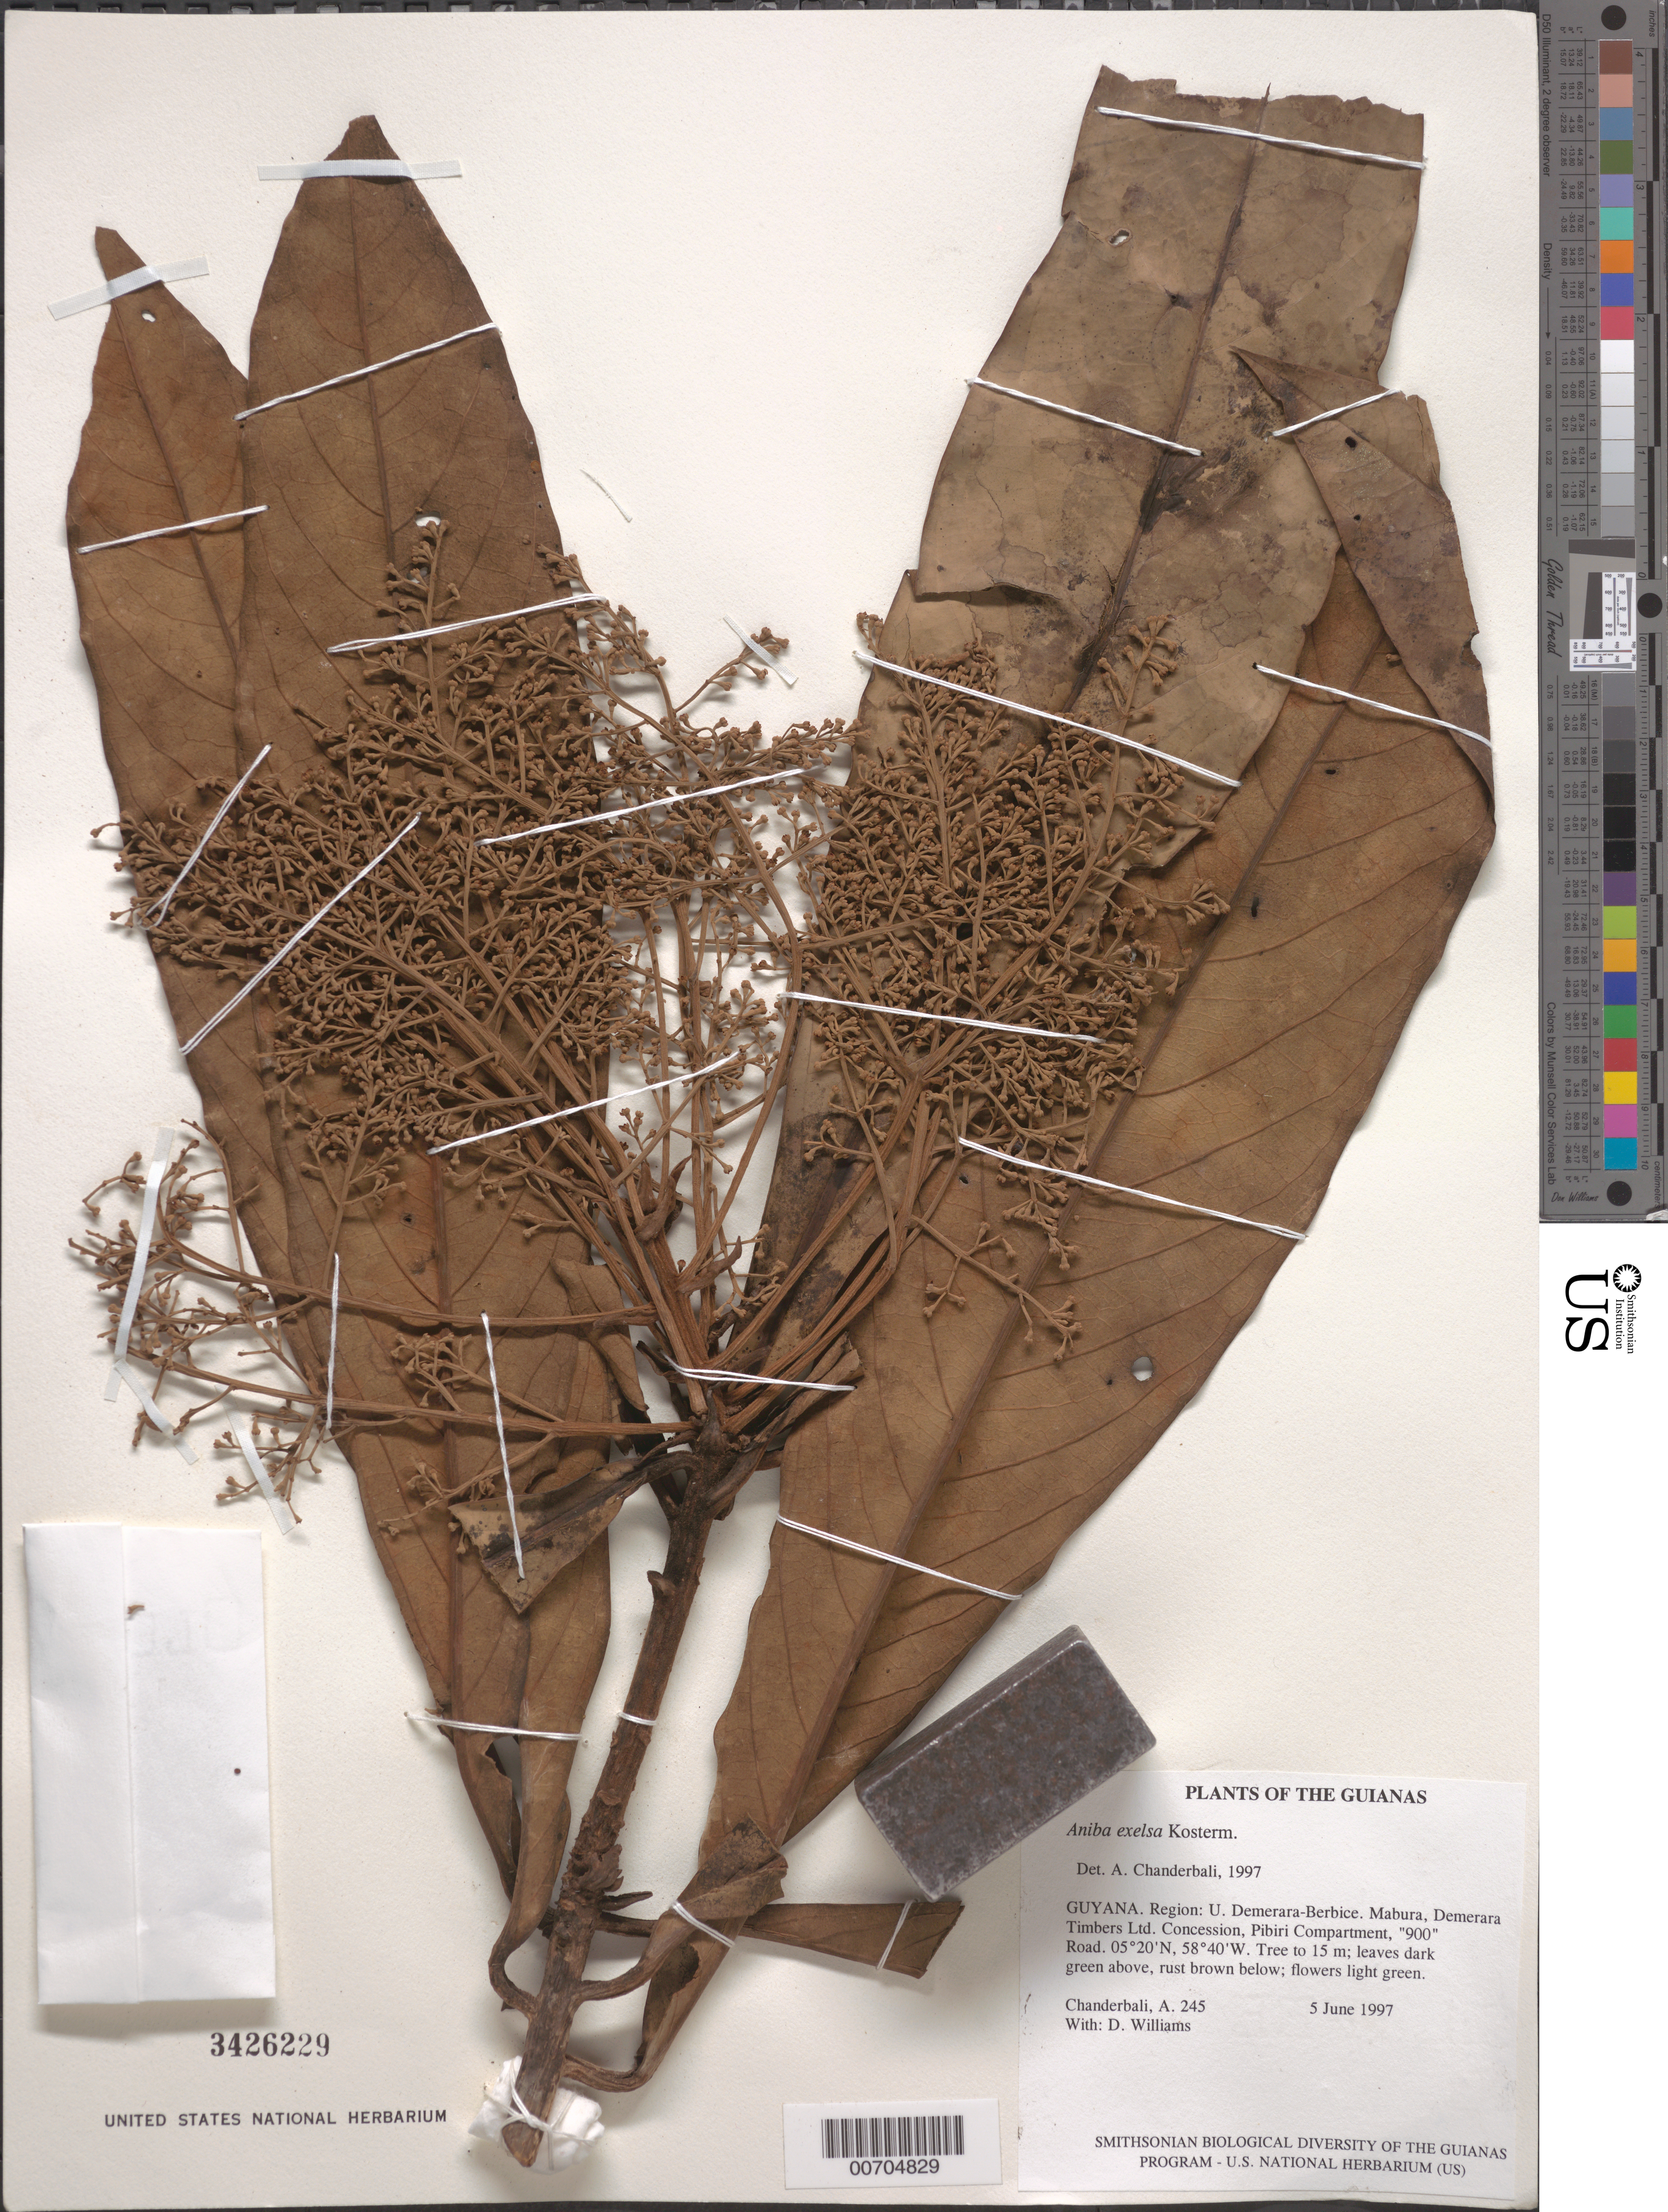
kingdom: Plantae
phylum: Tracheophyta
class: Magnoliopsida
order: Laurales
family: Lauraceae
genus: Aniba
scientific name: Aniba excelsa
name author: Kosterm.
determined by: Chanderbali, Andre Shashi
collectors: A. S. Chanderbali & D. Williams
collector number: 245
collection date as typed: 5 June 1997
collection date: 1997-06-05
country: Guyana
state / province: U. Demerara-Berbice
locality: Mabura, Demerara Timbers Ltd. Concession, Pibiri Compartment, "900" Road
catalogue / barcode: US 3426229